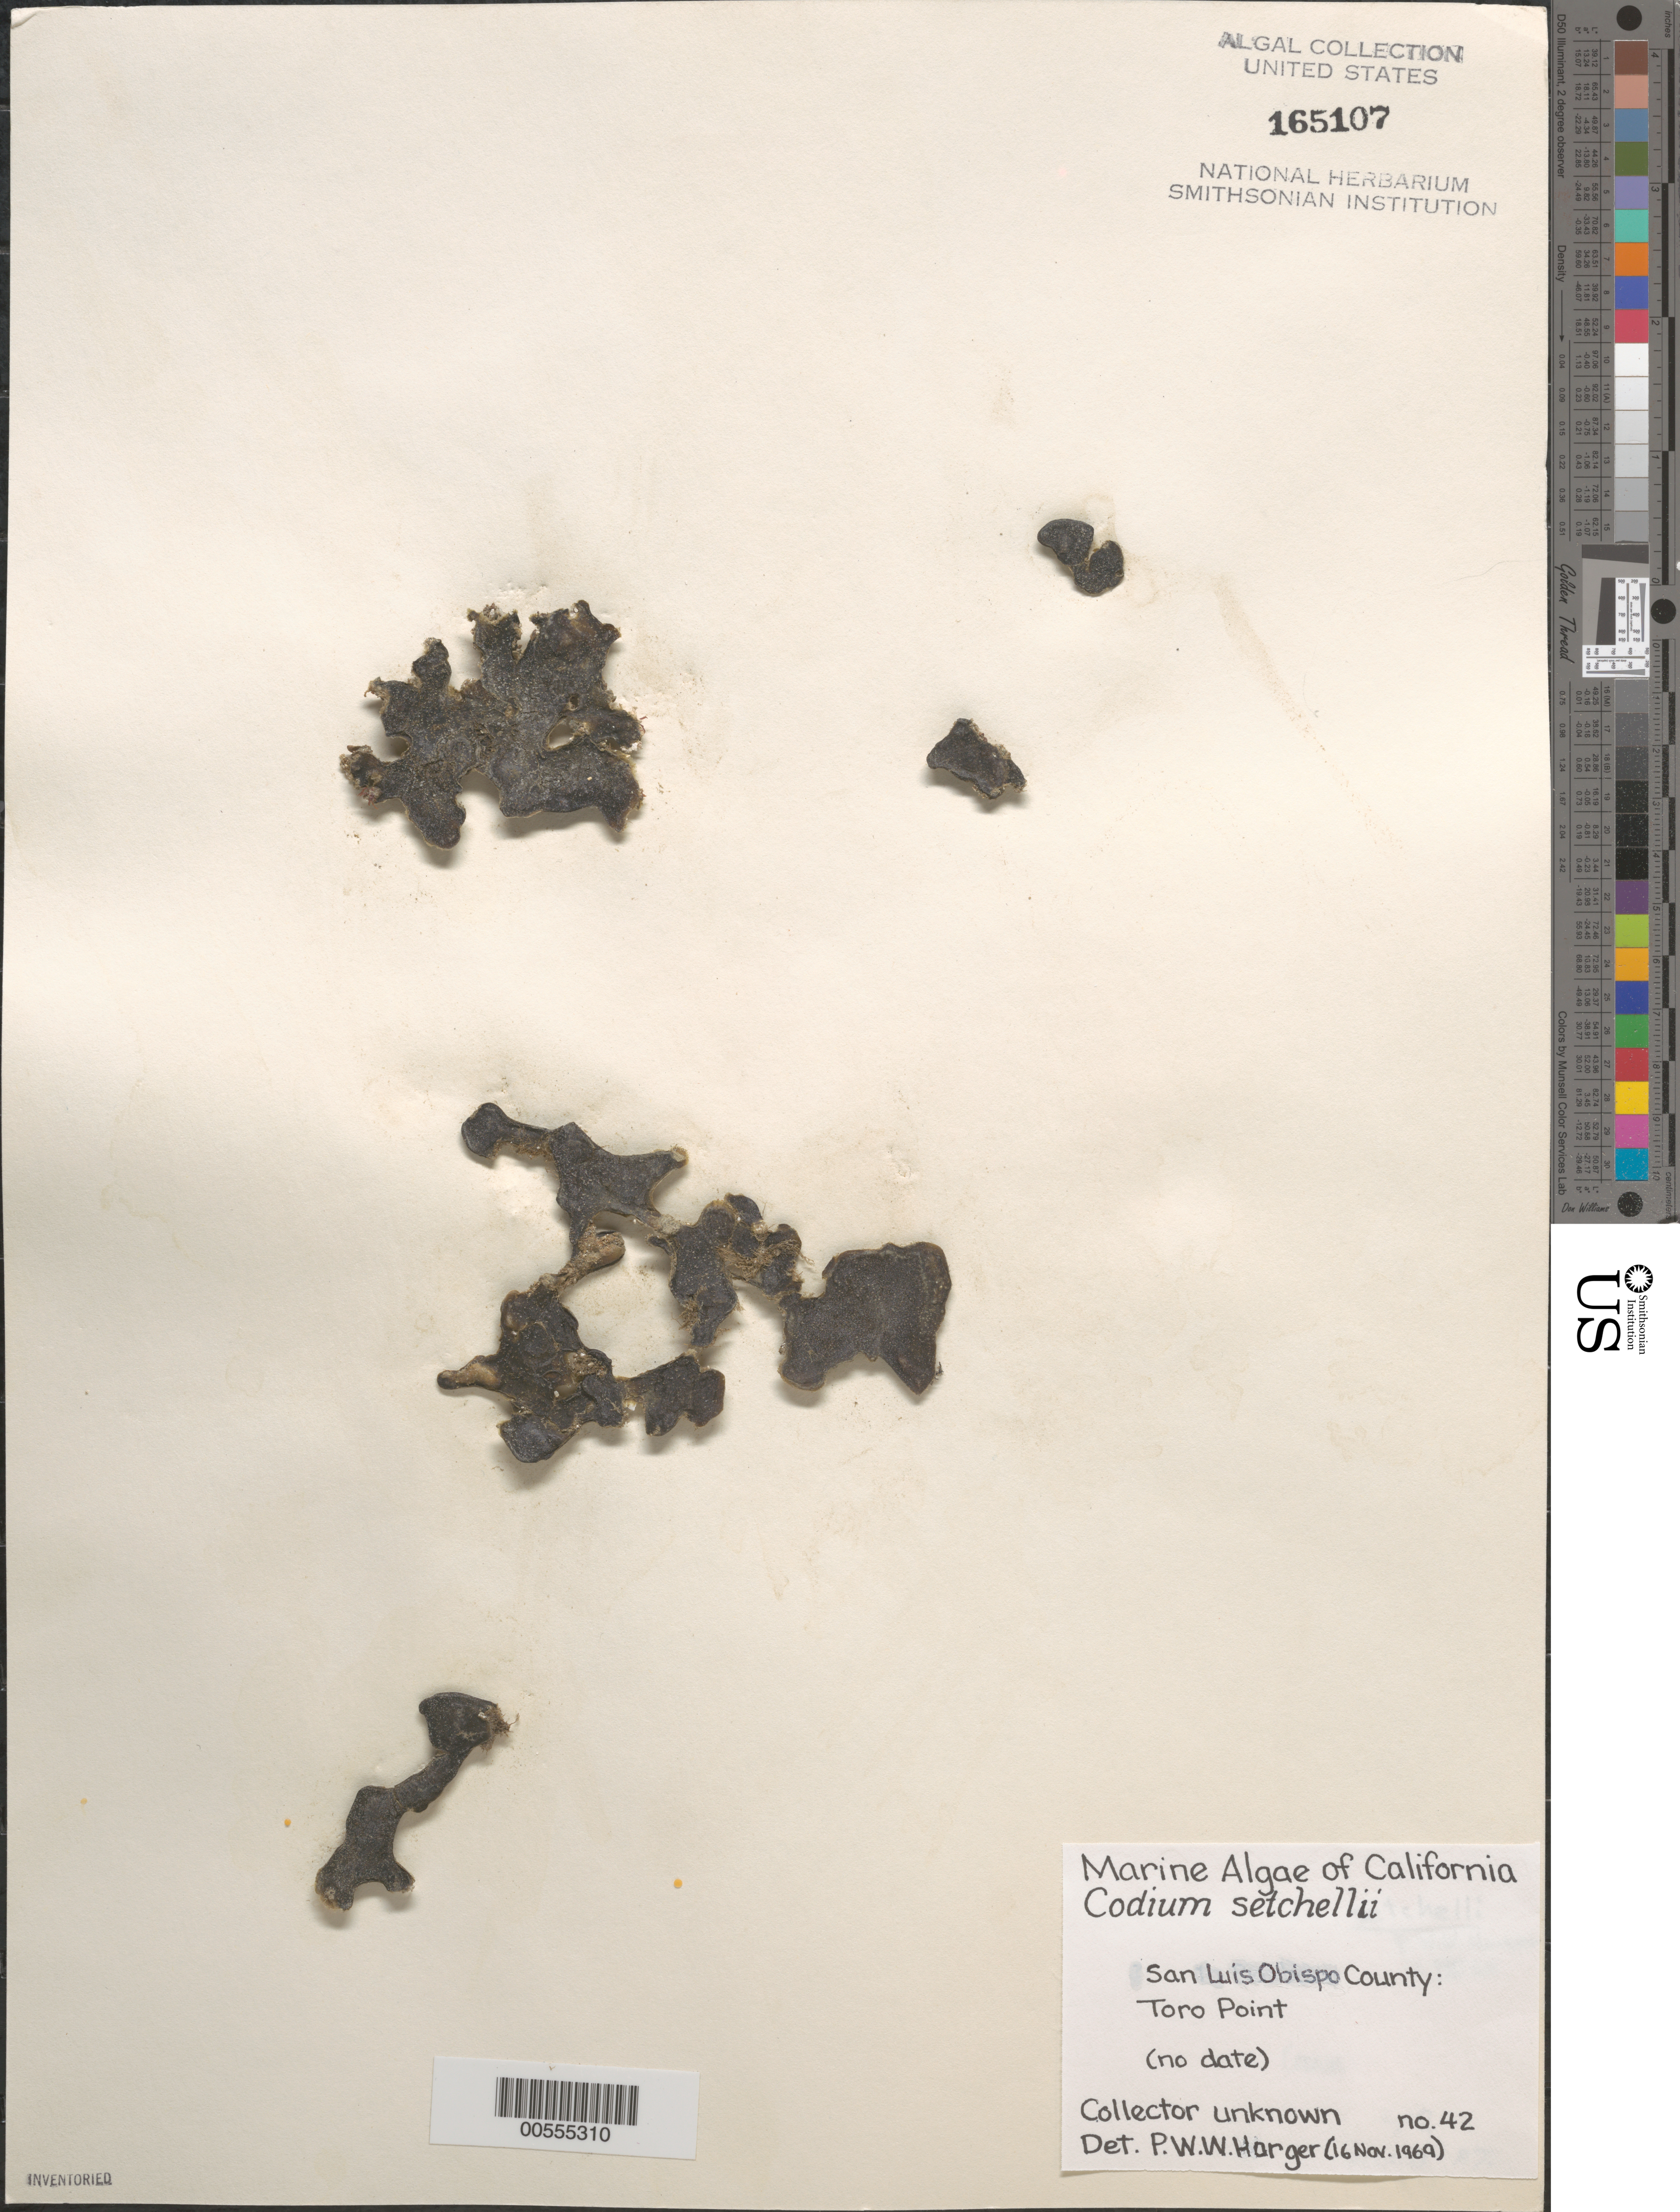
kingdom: Plantae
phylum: Chlorophyta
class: Ulvophyceae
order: Bryopsidales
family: Codiaceae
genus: Codium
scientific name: Codium setchellii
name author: N.L. Gardner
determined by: Harger, B. W. W.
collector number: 42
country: United States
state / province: California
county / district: San Luis Obispo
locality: Toro Point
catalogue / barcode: US 165107